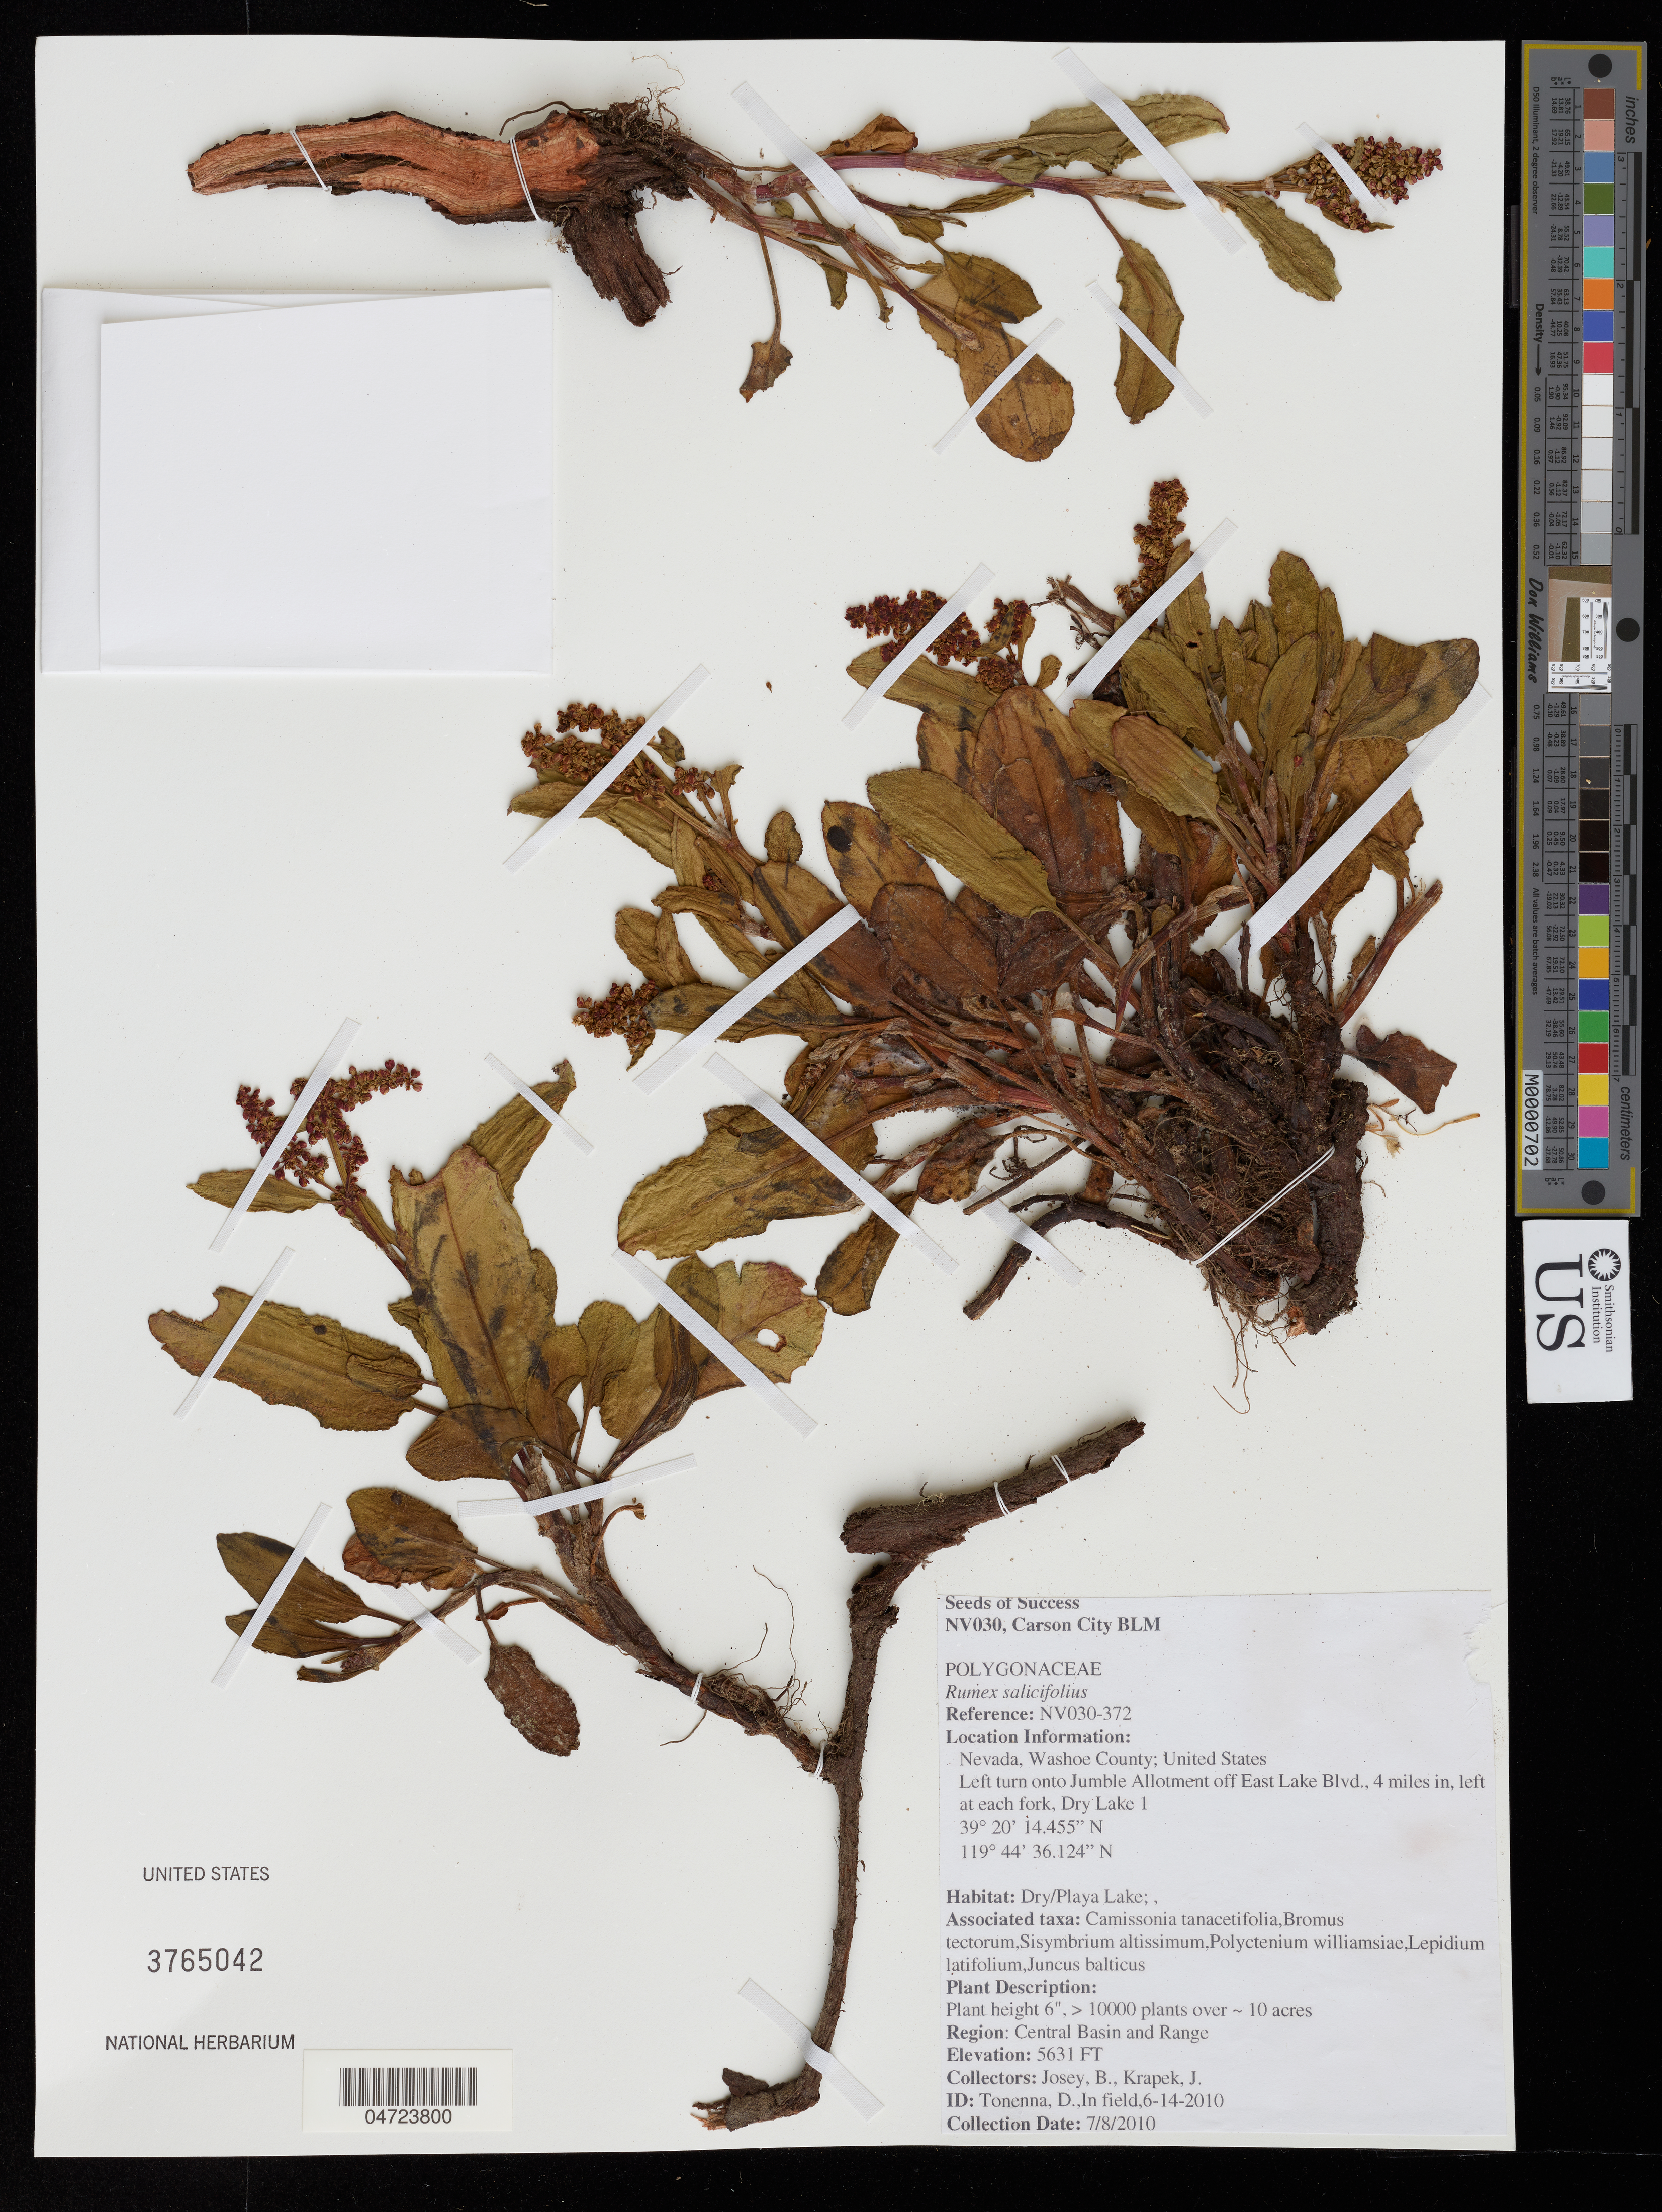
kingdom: Plantae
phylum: Tracheophyta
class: Magnoliopsida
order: Caryophyllales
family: Polygonaceae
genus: Rumex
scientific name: Rumex salicifolius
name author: Weinm.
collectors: B. Josey & J. Krapek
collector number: NV030-372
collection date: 2010-07-08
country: United States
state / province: Nevada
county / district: Washoe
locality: Washoe County. Left turn onto Jumble Allotment off East Lake Blvd., 4 miles in, left at each fork, Dry Lake 1. Region: Central Basin and Range.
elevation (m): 1716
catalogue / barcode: US 3765042